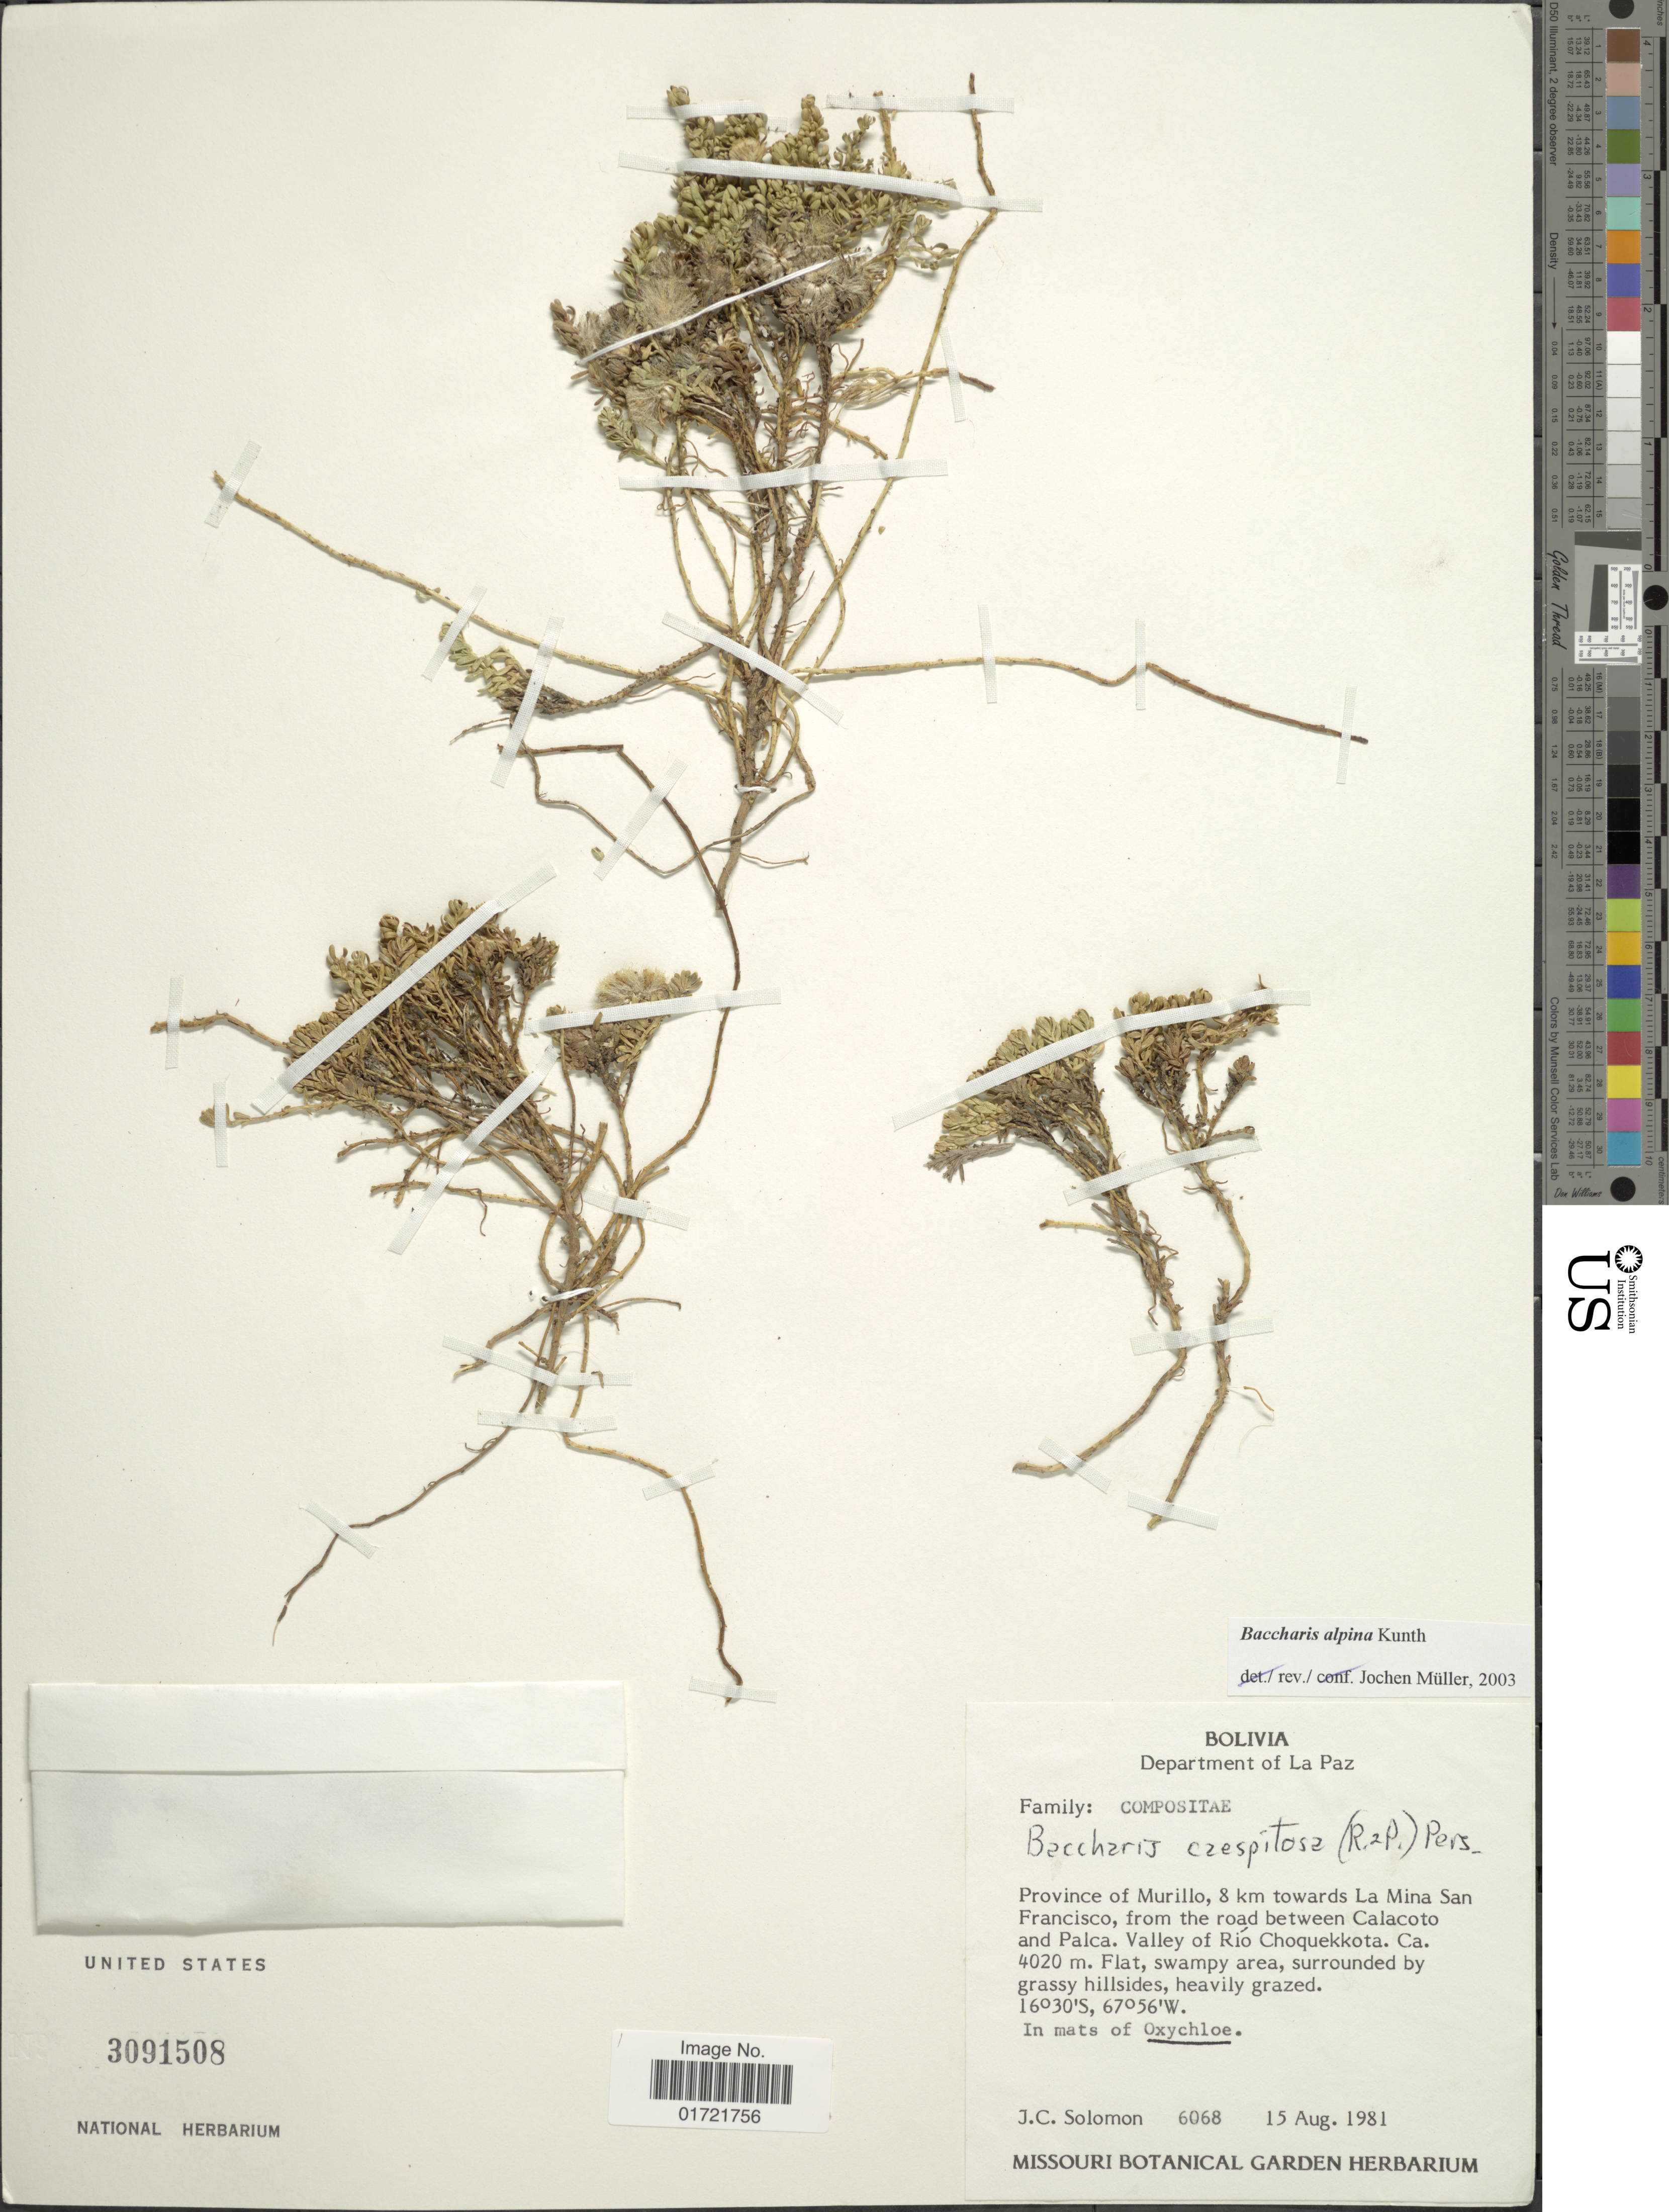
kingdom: Plantae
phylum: Tracheophyta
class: Magnoliopsida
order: Asterales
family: Asteraceae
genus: Baccharis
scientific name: Baccharis alpina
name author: Kunth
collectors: J. C. Solomon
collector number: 6068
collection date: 1981-08-15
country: Bolivia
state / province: La Paz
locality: Department of La Paz, Province of Murillo, 8 km towards La Mina San Francisco, from the road between Calacoto and Palca, Valley of Rio Choquekkota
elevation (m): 4020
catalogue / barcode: US 3091508